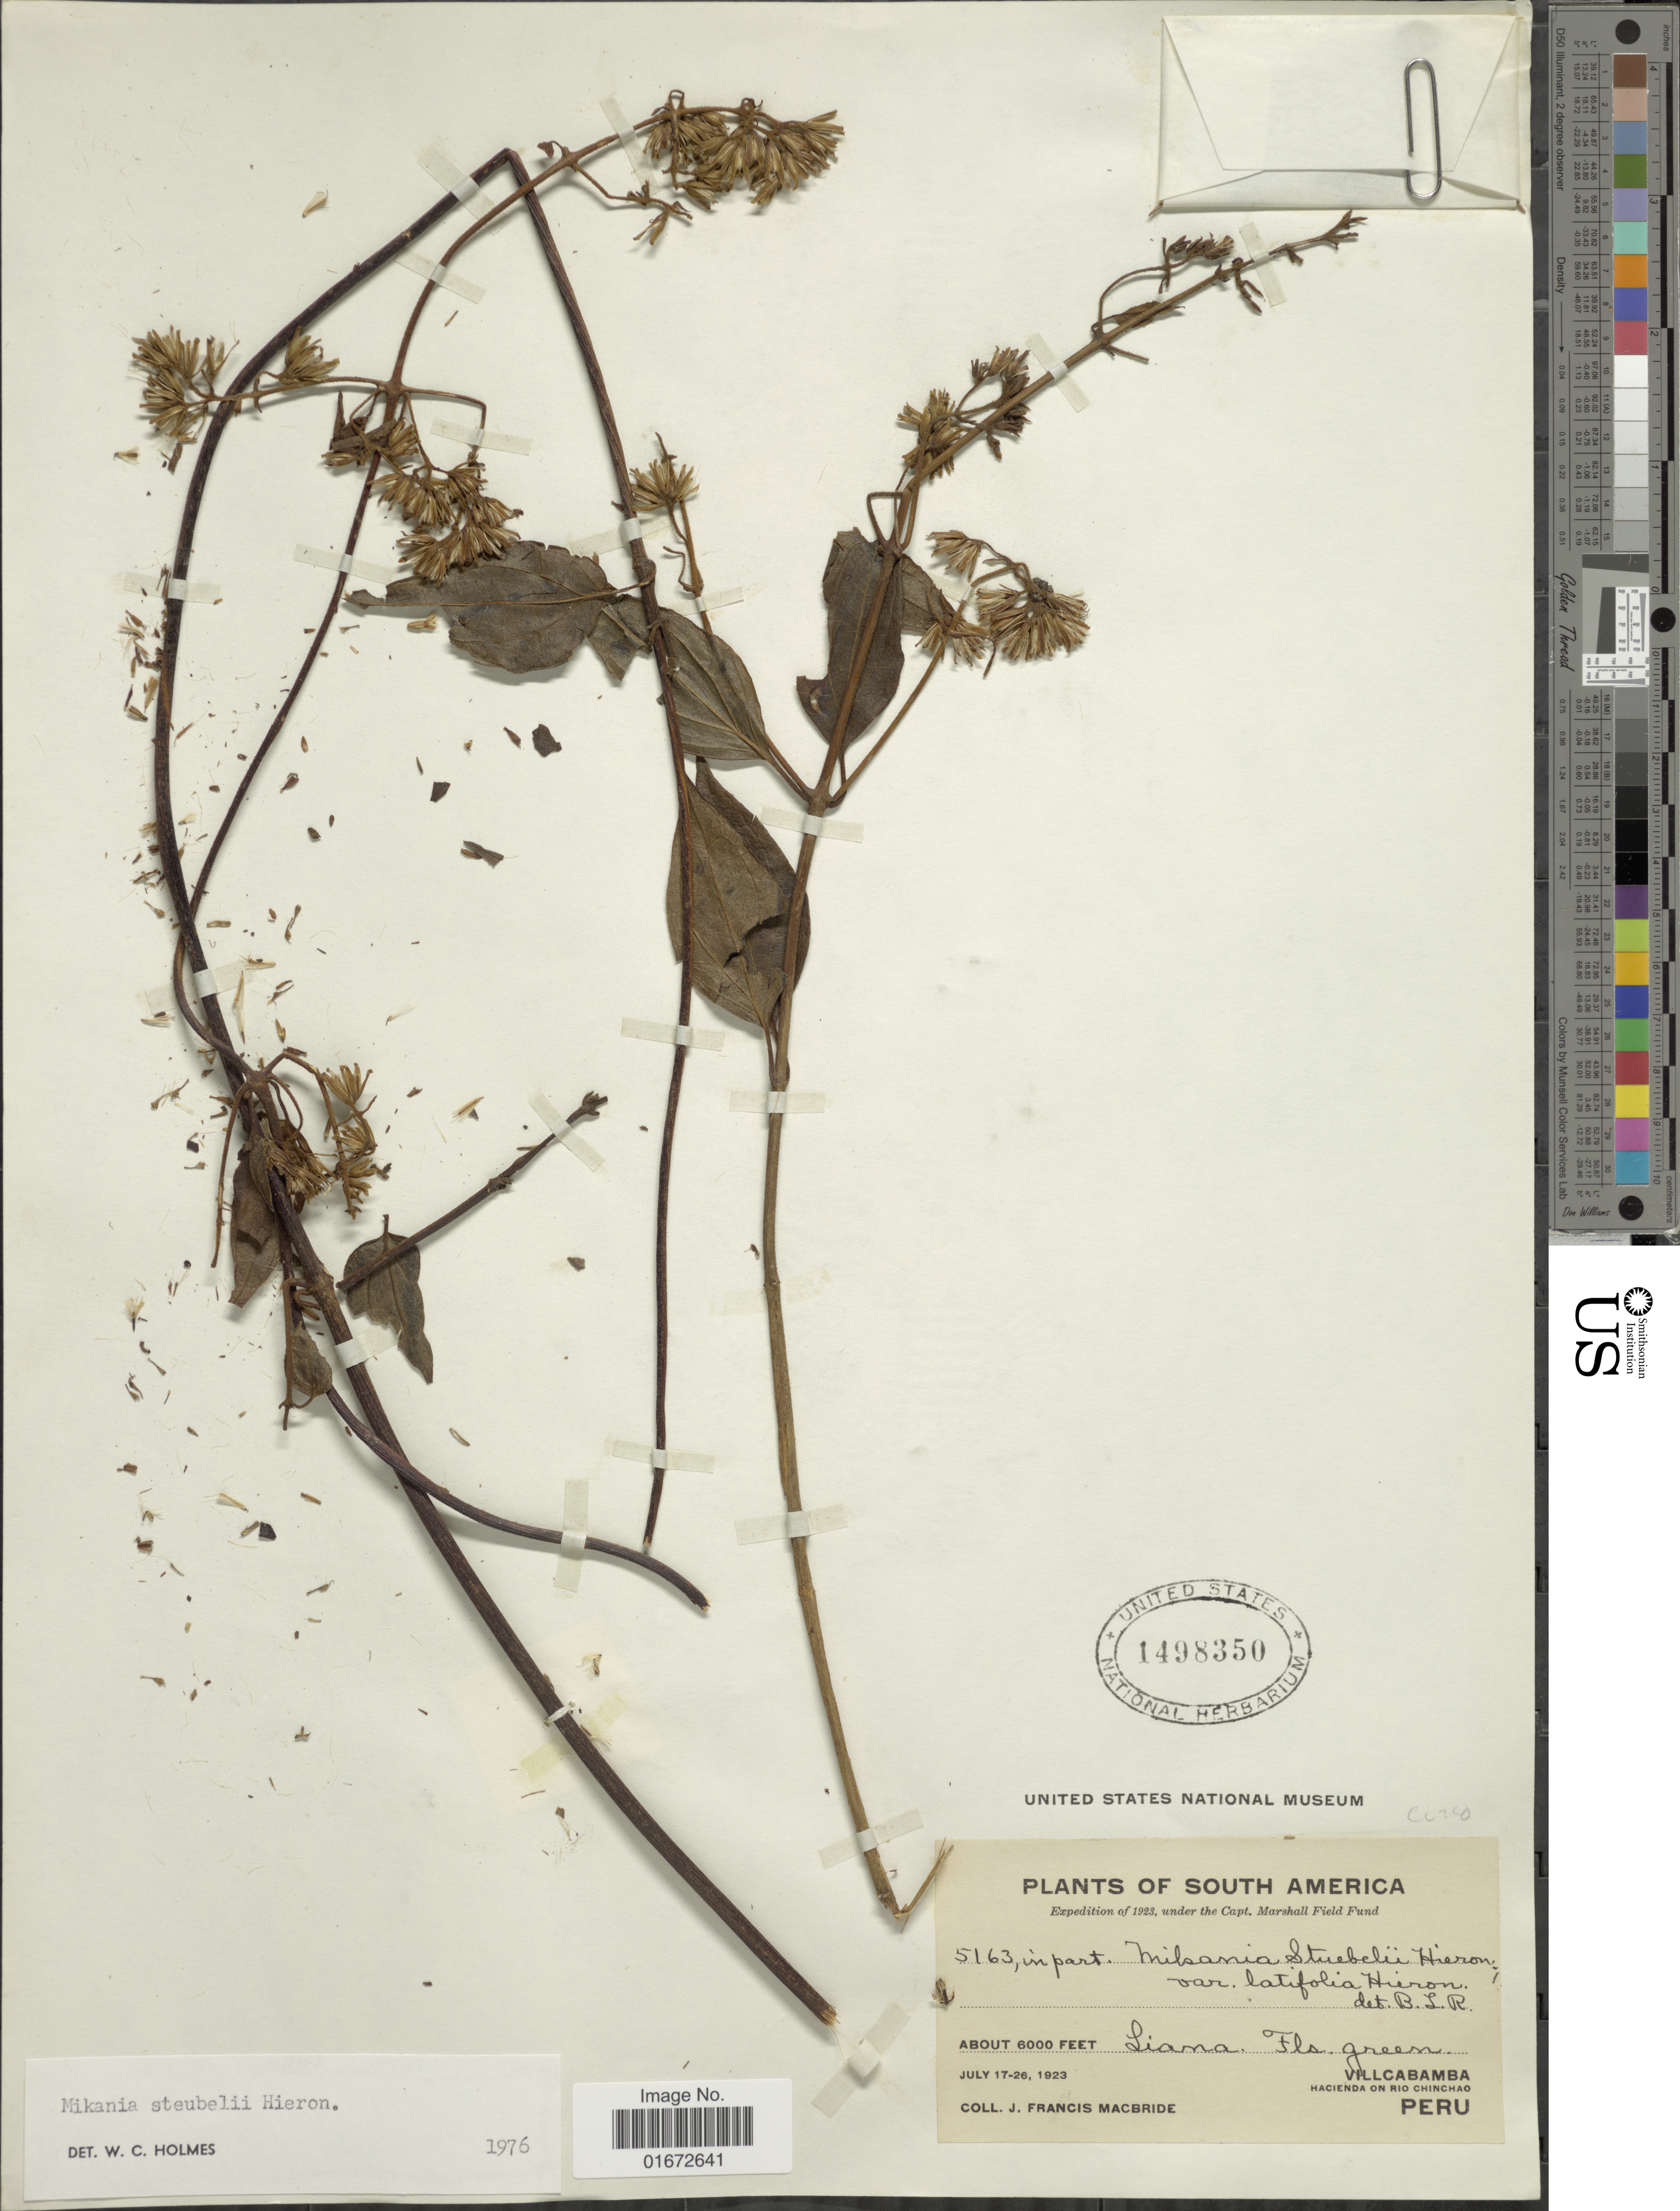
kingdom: Plantae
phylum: Tracheophyta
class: Magnoliopsida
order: Asterales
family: Asteraceae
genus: Mikania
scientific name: Mikania stuebelii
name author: Hieron.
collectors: J. F. Macbride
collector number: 5163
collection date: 1923-07-17/1923-07-26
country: Peru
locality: Villcabamba. Hacienda on Rio Chinchao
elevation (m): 1829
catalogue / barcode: US 1498350